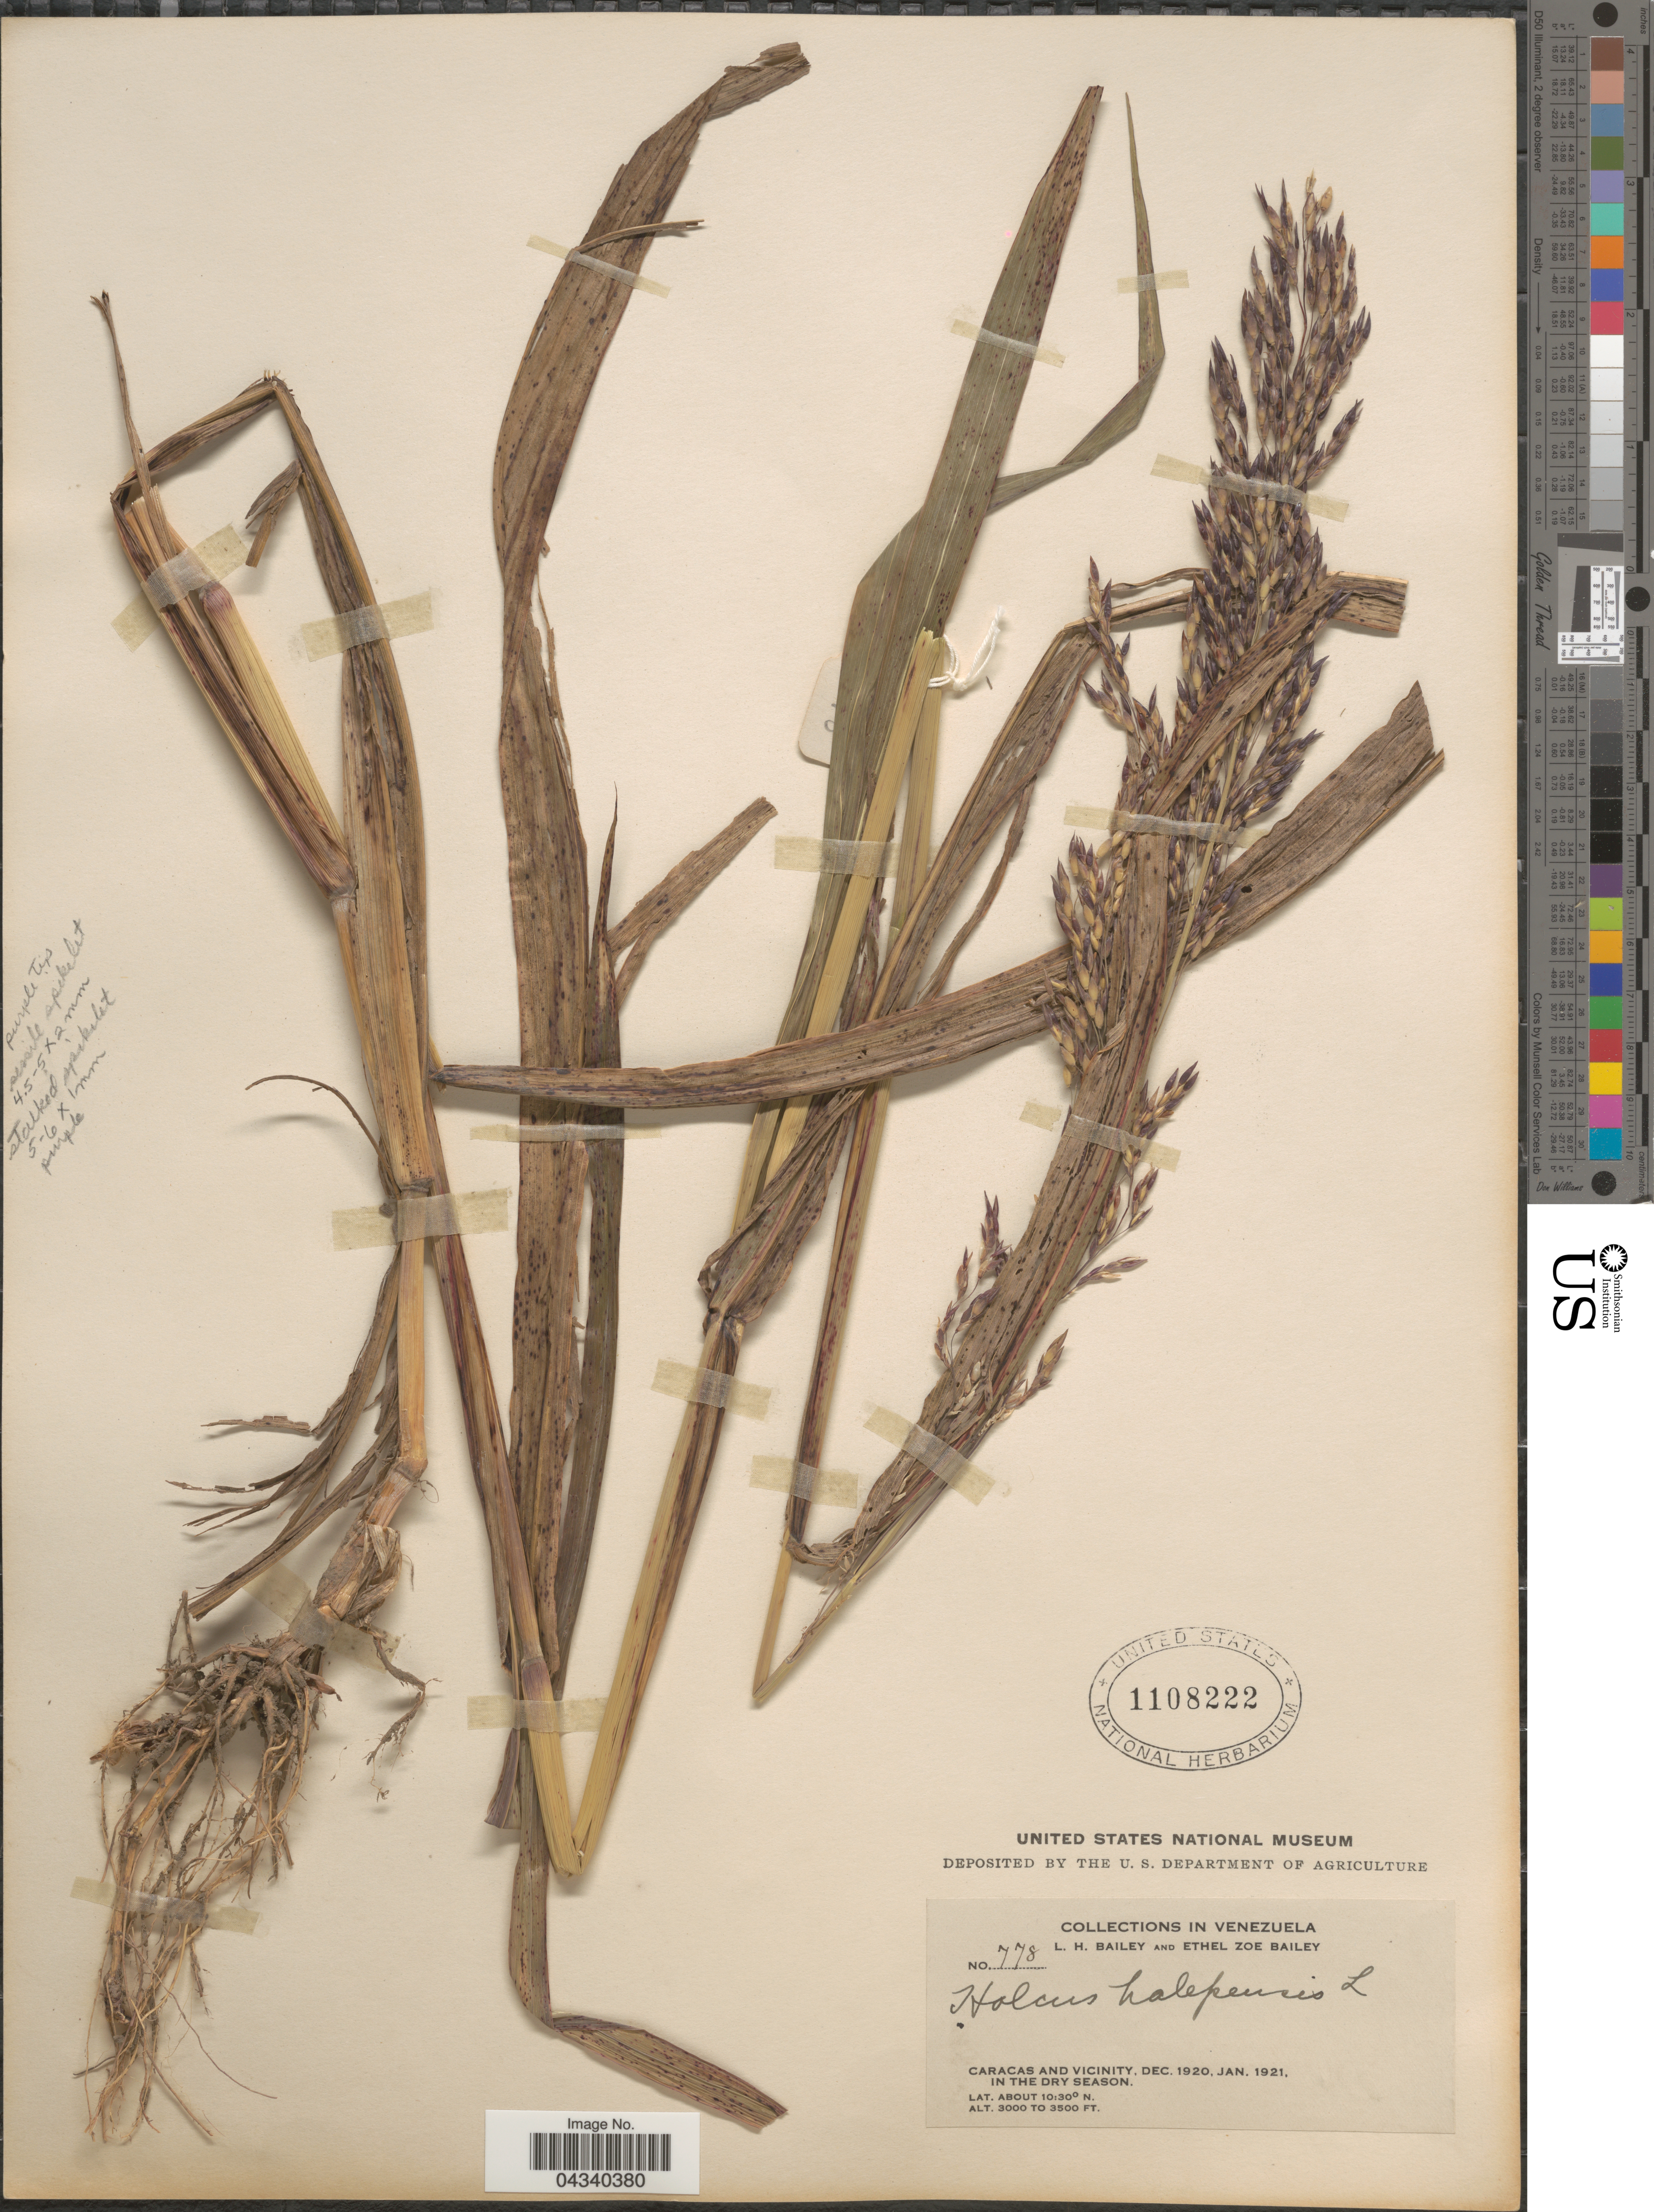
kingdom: Plantae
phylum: Tracheophyta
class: Liliopsida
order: Poales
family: Poaceae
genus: Sorghum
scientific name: Sorghum halepense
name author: (L.) Pers.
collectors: L. H. Bailey & E. Z. Bailey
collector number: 778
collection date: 1920-12/1921-01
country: Venezuela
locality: Caracas And Vicinity.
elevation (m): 914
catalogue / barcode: US 1108222